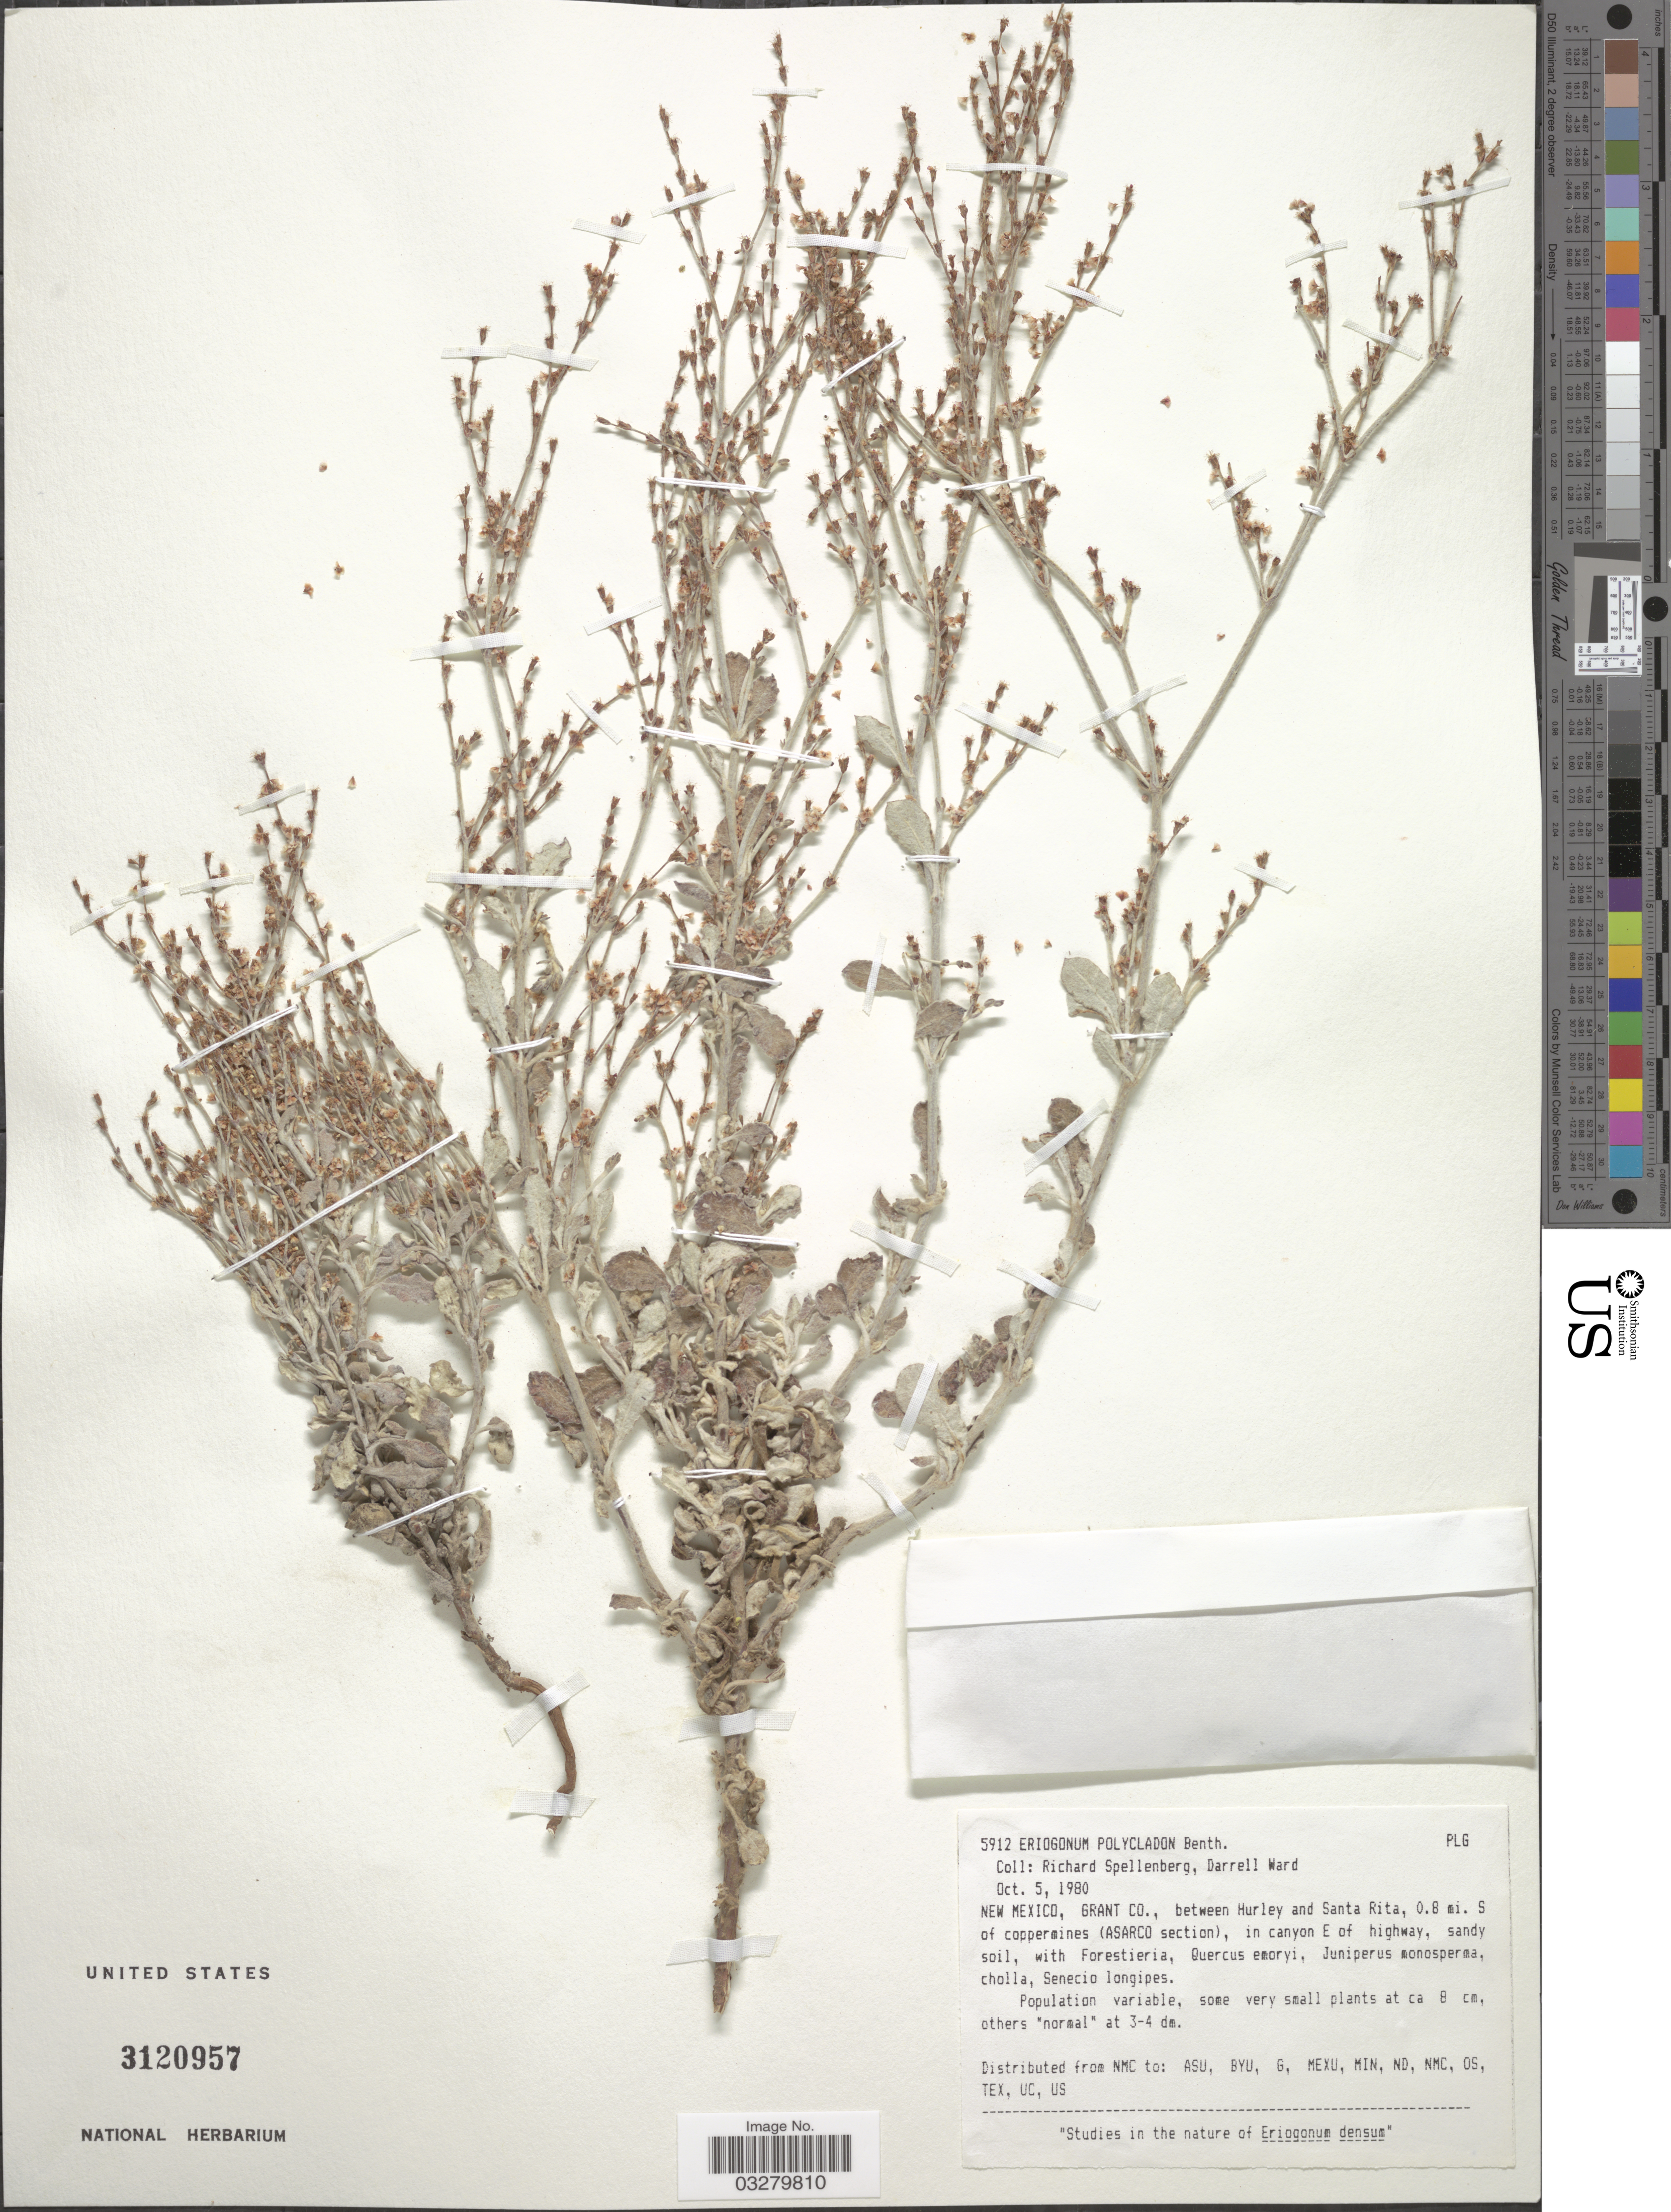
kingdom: Plantae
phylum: Tracheophyta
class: Magnoliopsida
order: Caryophyllales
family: Polygonaceae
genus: Eriogonum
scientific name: Eriogonum polycladon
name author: Benth.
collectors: R. Spellenberg & D. Ward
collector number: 5912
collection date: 1980-10-05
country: United States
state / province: New Mexico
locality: Grant Co., between Hurley and Santa Rita, 0.8 mi. S of coppermines (ASARCO section), in canyon E of highway.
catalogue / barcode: US 3120957